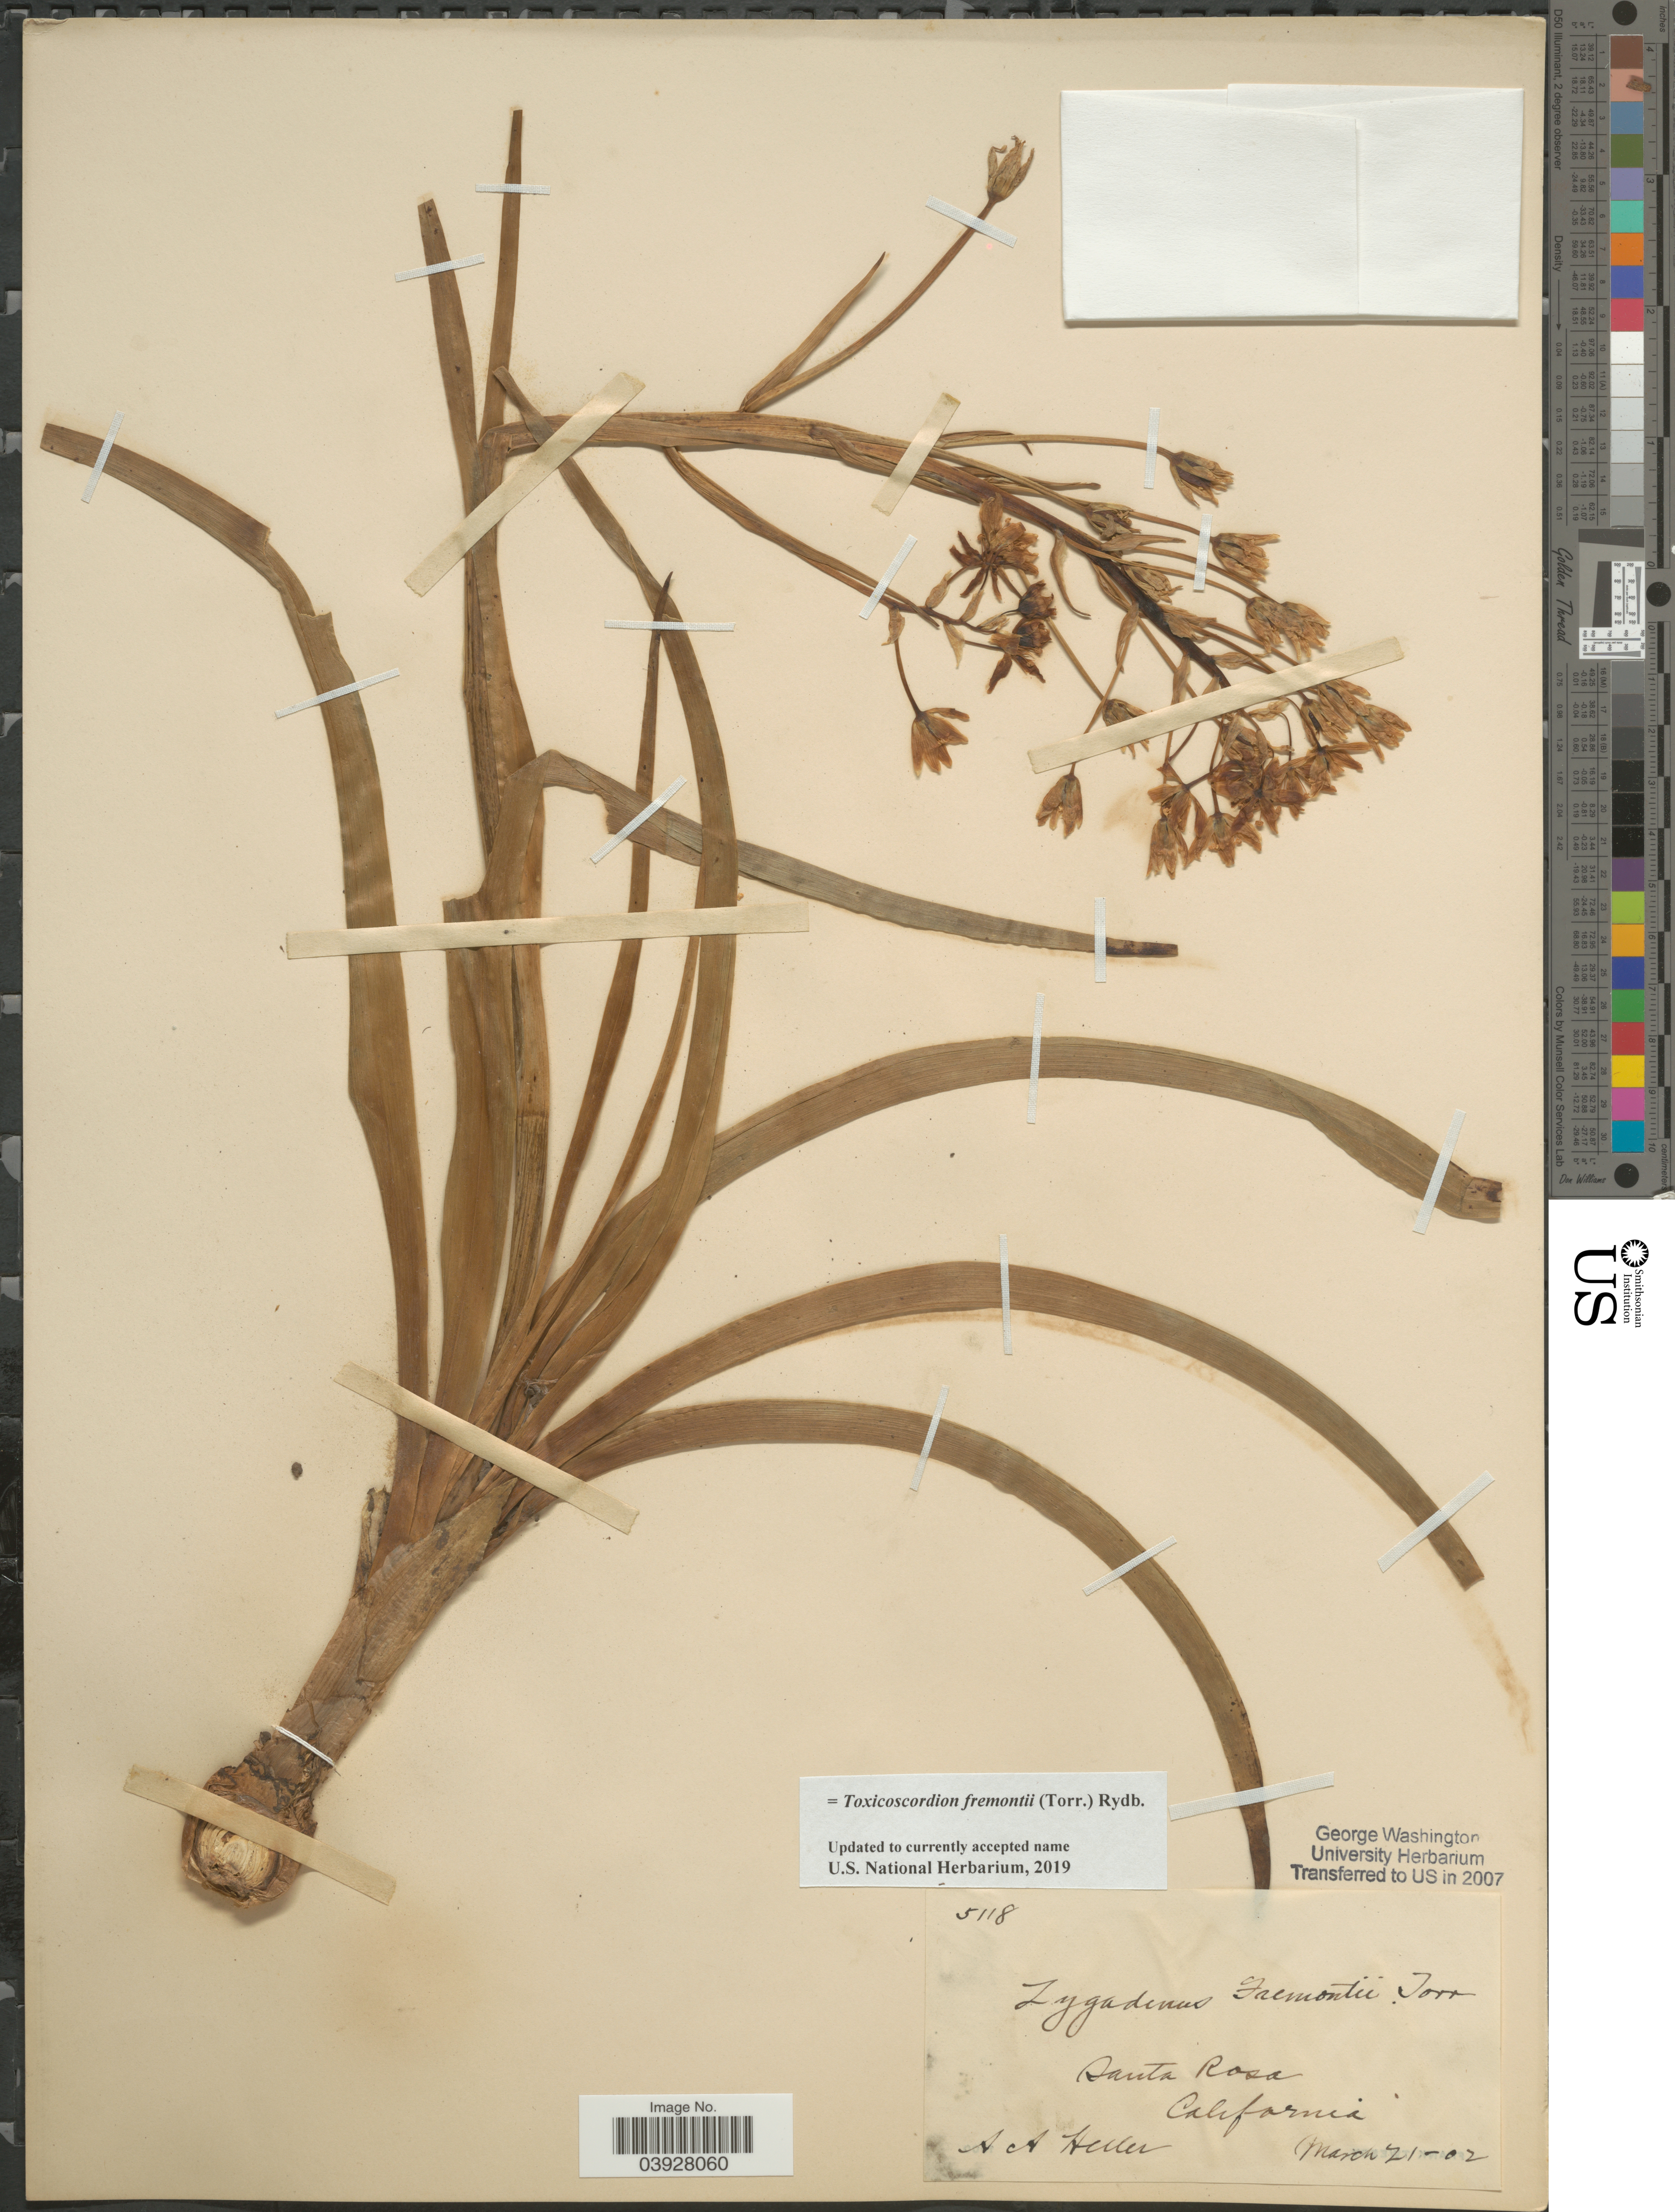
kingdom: Plantae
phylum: Tracheophyta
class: Liliopsida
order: Liliales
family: Melanthiaceae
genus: Toxicoscordion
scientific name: Toxicoscordion fremontii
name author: (Torr.) Rydb.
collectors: A. A. Heller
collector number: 5118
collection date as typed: Transcribed d/m/y: 21/3/2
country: United States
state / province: California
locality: Santa Rosa.